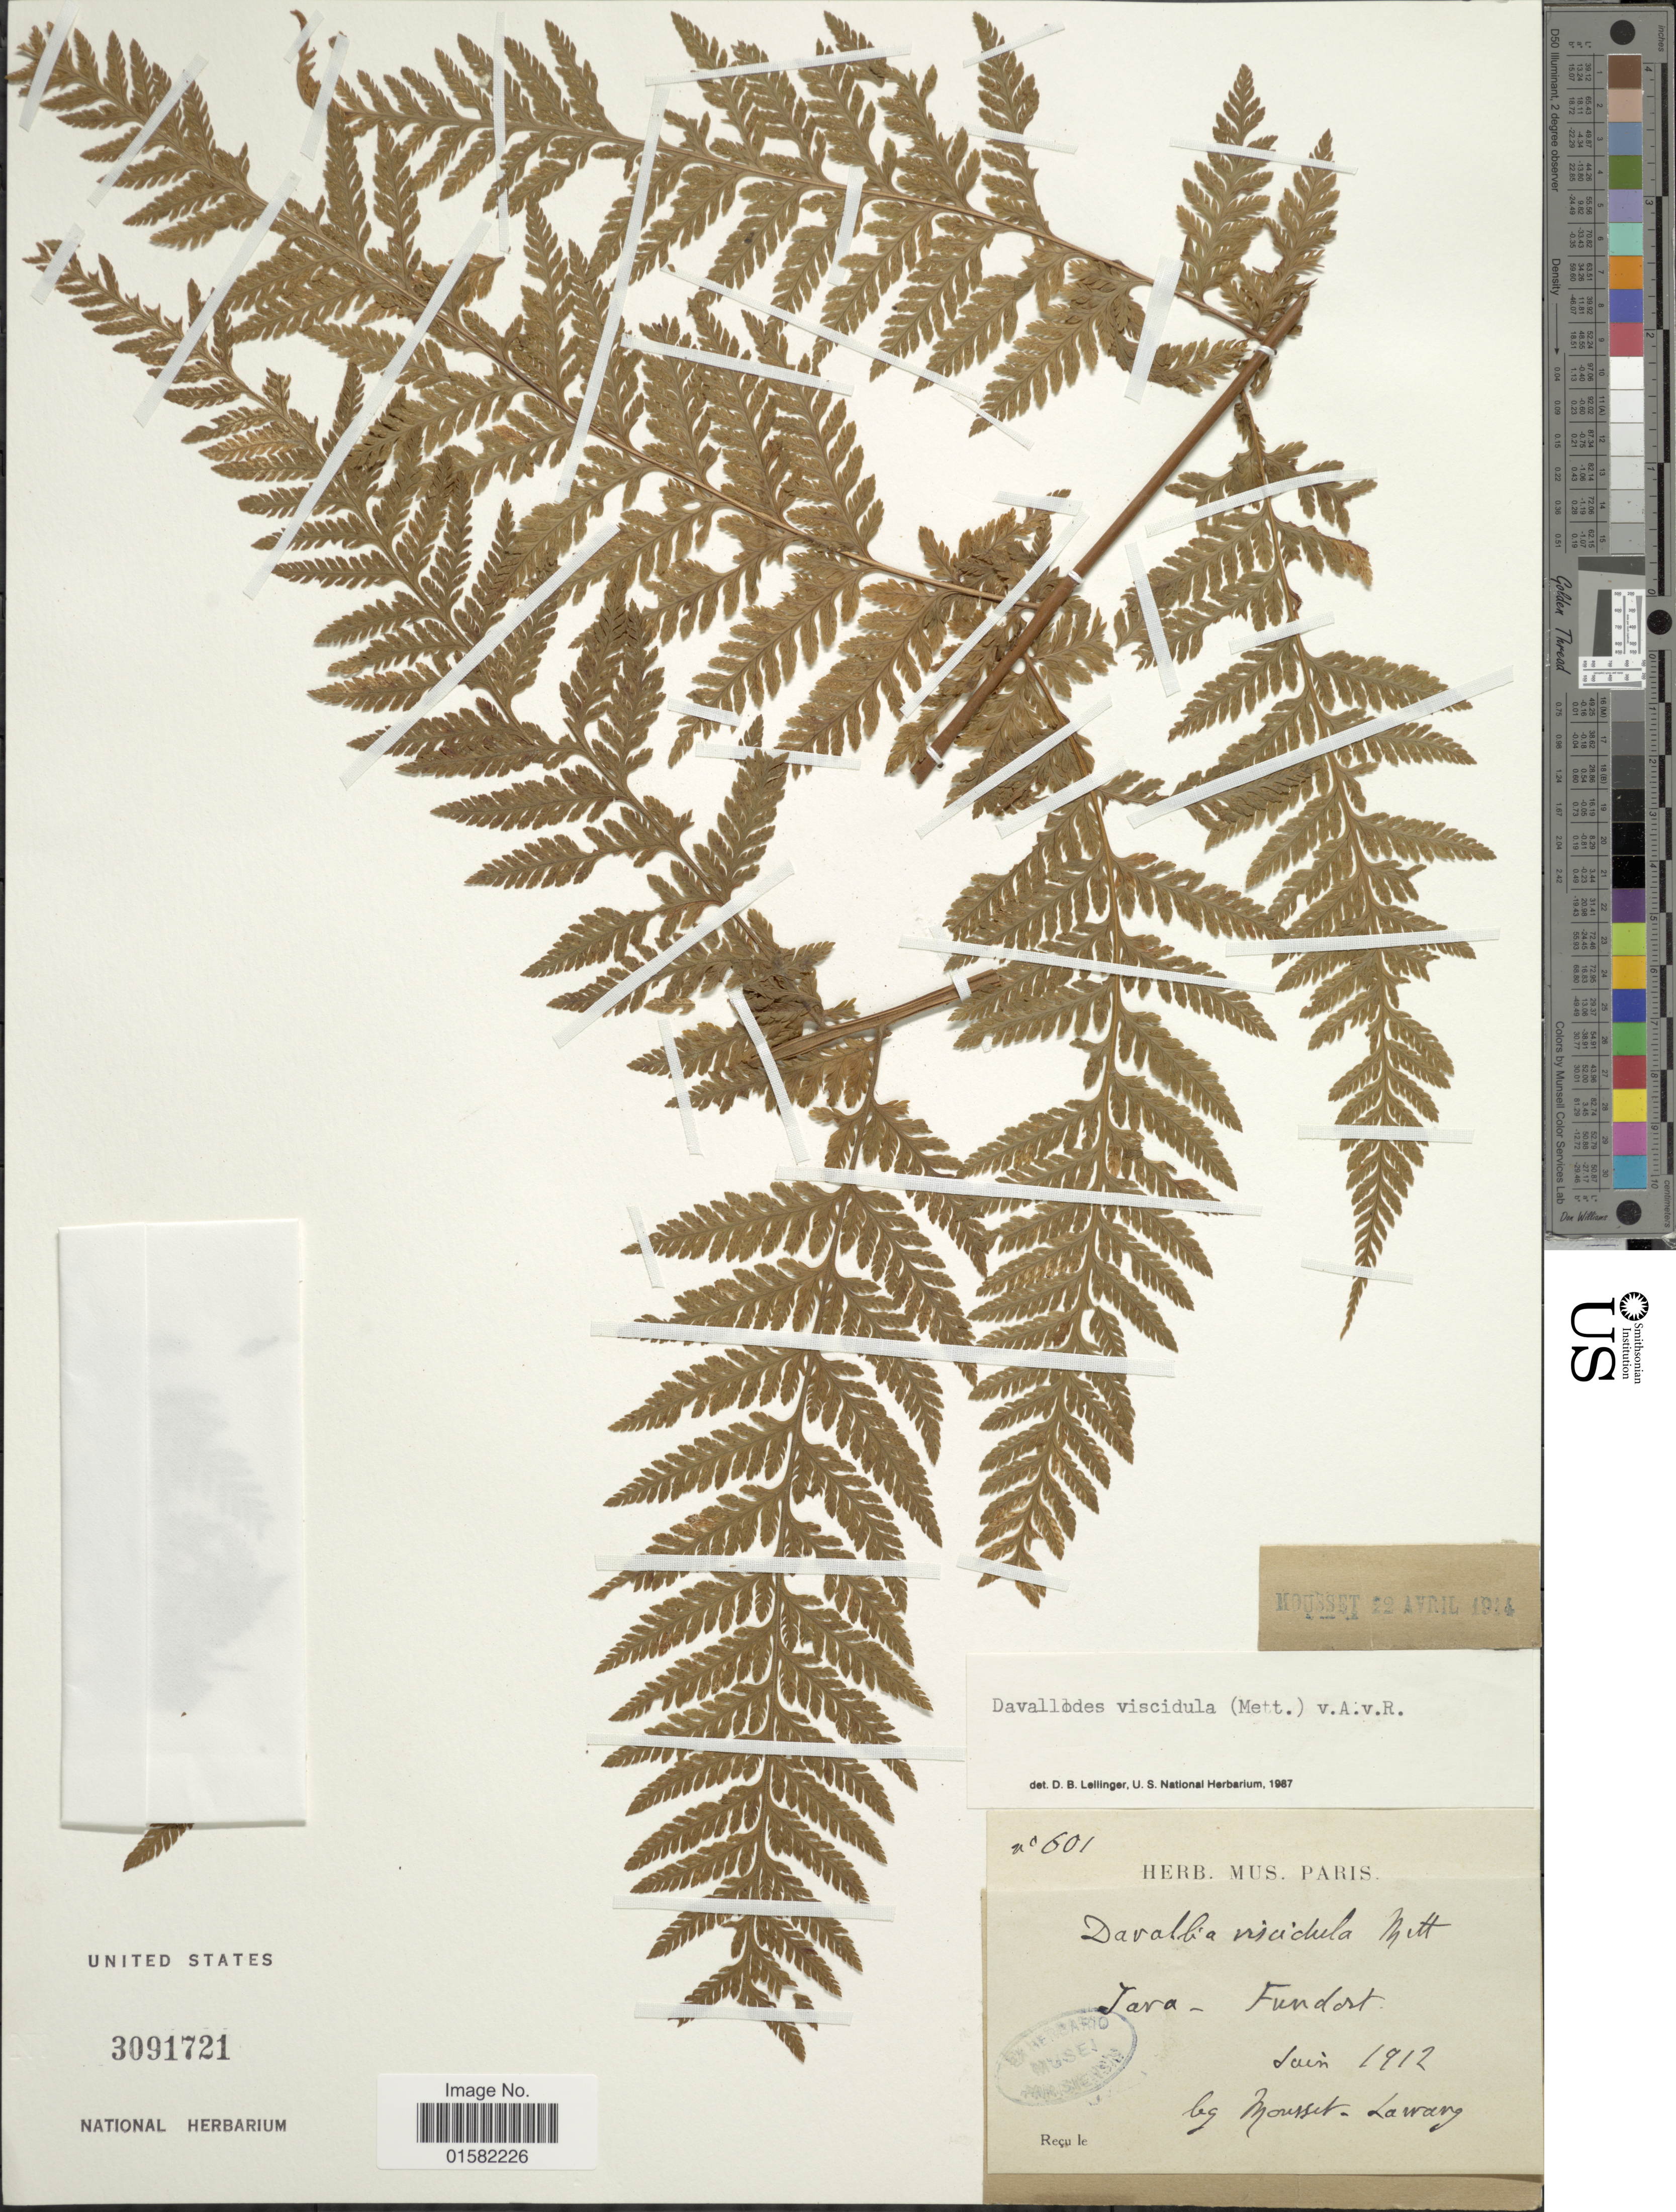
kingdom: Plantae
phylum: Tracheophyta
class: Polypodiopsida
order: Polypodiales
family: Davalliaceae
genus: Davallodes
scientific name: Davallodes viscidulum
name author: (Mett. ex Kuhn) Alderw.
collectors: Mousset, --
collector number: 601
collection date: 1912-06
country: Indonesia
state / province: Java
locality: Fundort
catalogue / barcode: US 3091721